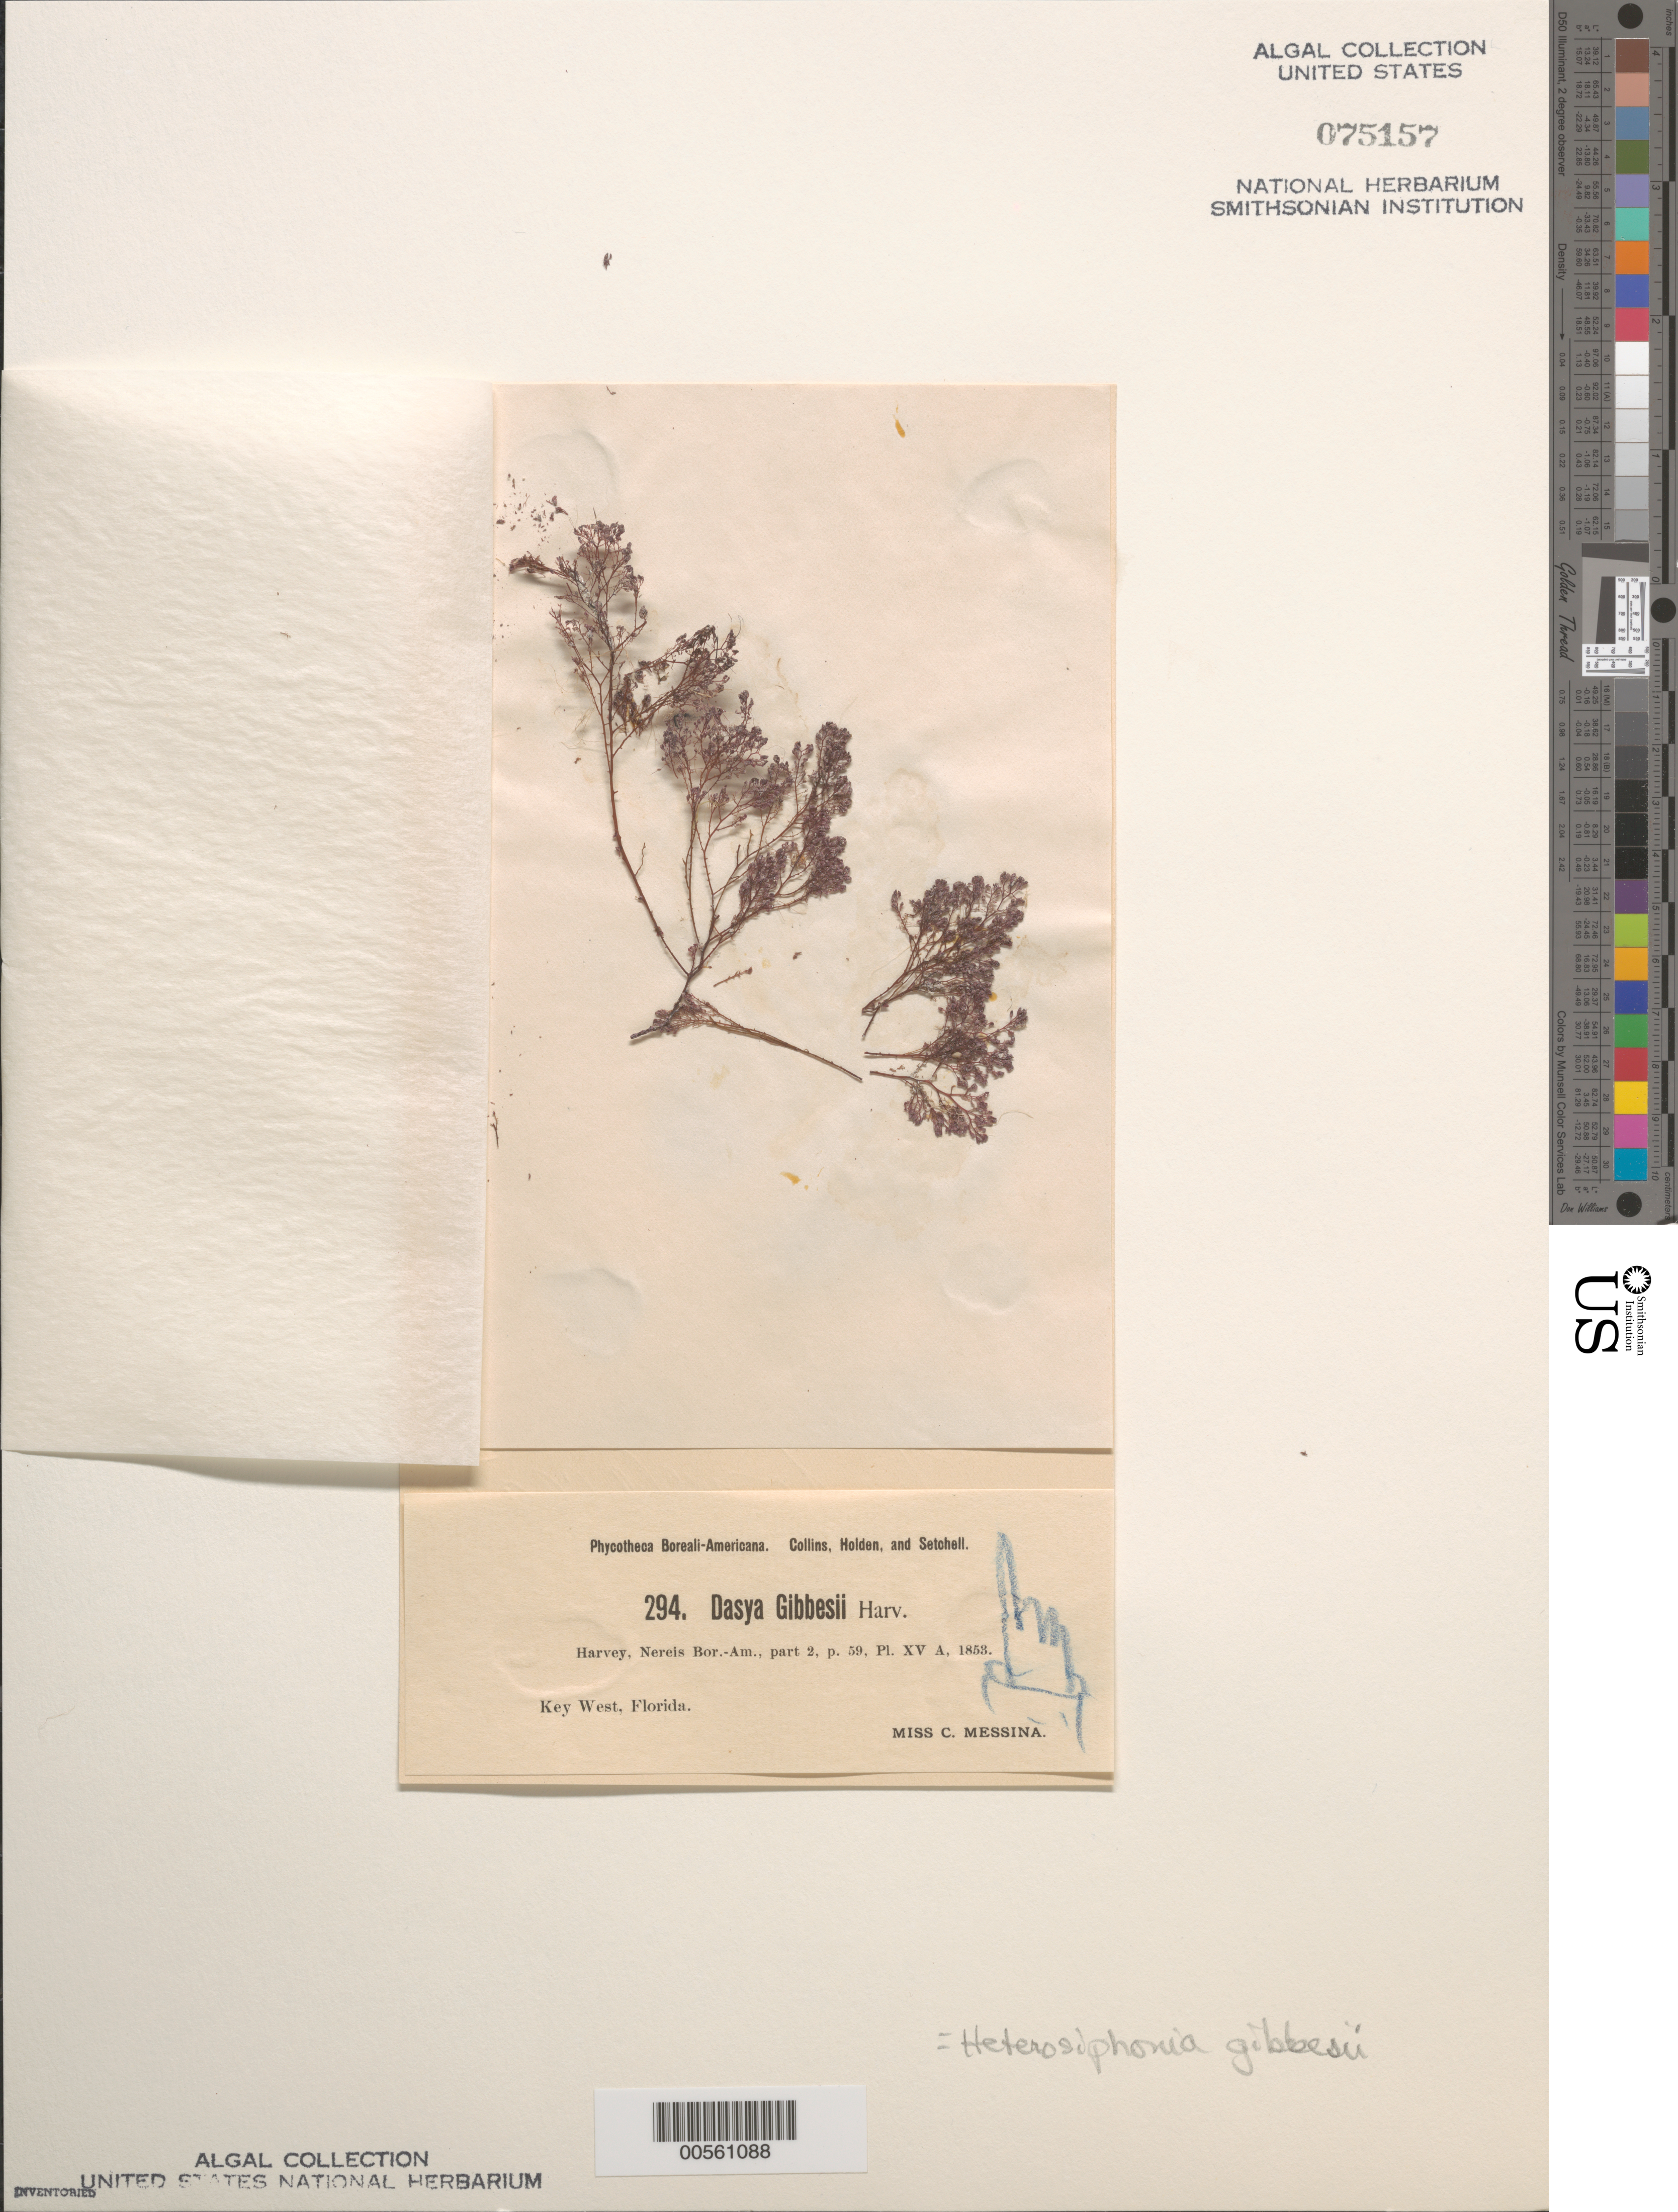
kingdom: Plantae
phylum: Rhodophyta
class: Florideophyceae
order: Ceramiales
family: Dasyaceae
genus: Heterosiphonia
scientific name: Heterosiphonia gibbesii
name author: (Harv.)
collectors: C. Messina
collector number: PB-A 294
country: United States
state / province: Florida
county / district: Monroe County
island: Key West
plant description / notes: Collins, Holden & Setchell, Phycotheca Boreali-Americana, as Dasya gibbesii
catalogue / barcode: US 75157